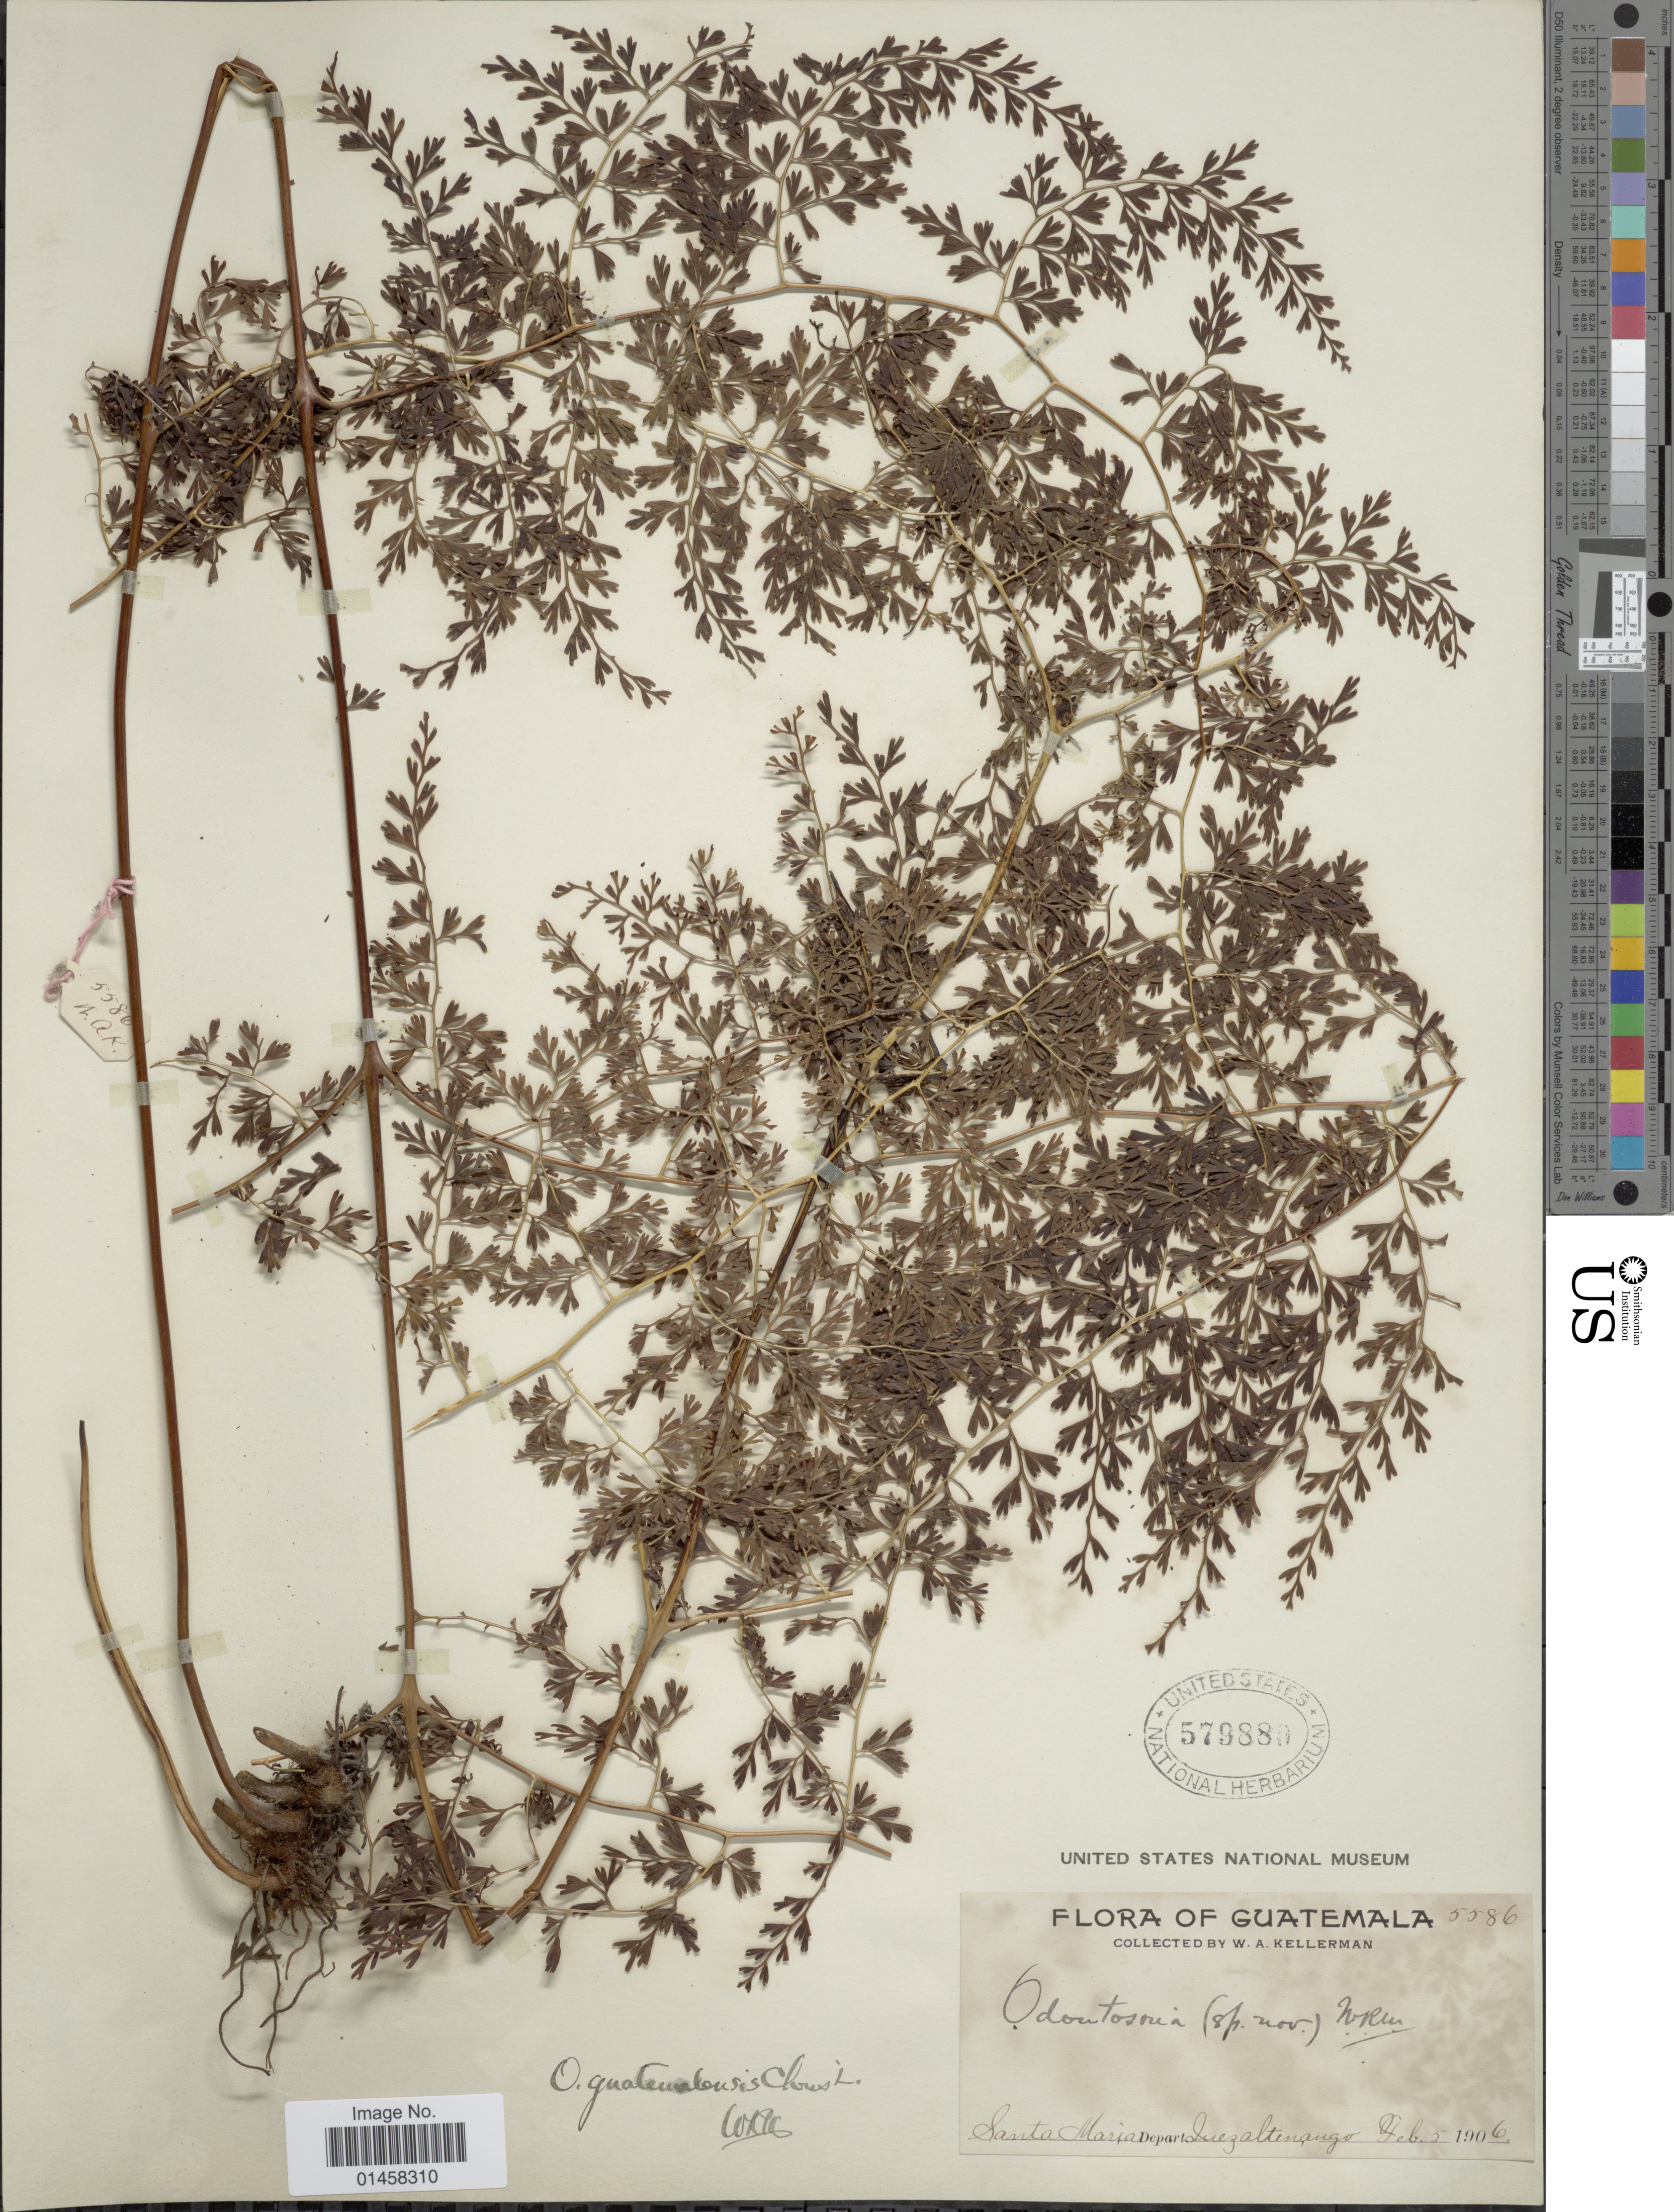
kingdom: Plantae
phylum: Tracheophyta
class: Polypodiopsida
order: Polypodiales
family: Lindsaeaceae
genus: Odontosoria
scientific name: Odontosoria guatemalensis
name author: Christ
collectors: W. Kellerman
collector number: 5586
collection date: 1906-02-05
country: Guatemala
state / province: Quetzaltenango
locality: Santa Maria. Depart. Quezaltenango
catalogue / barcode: US 579880